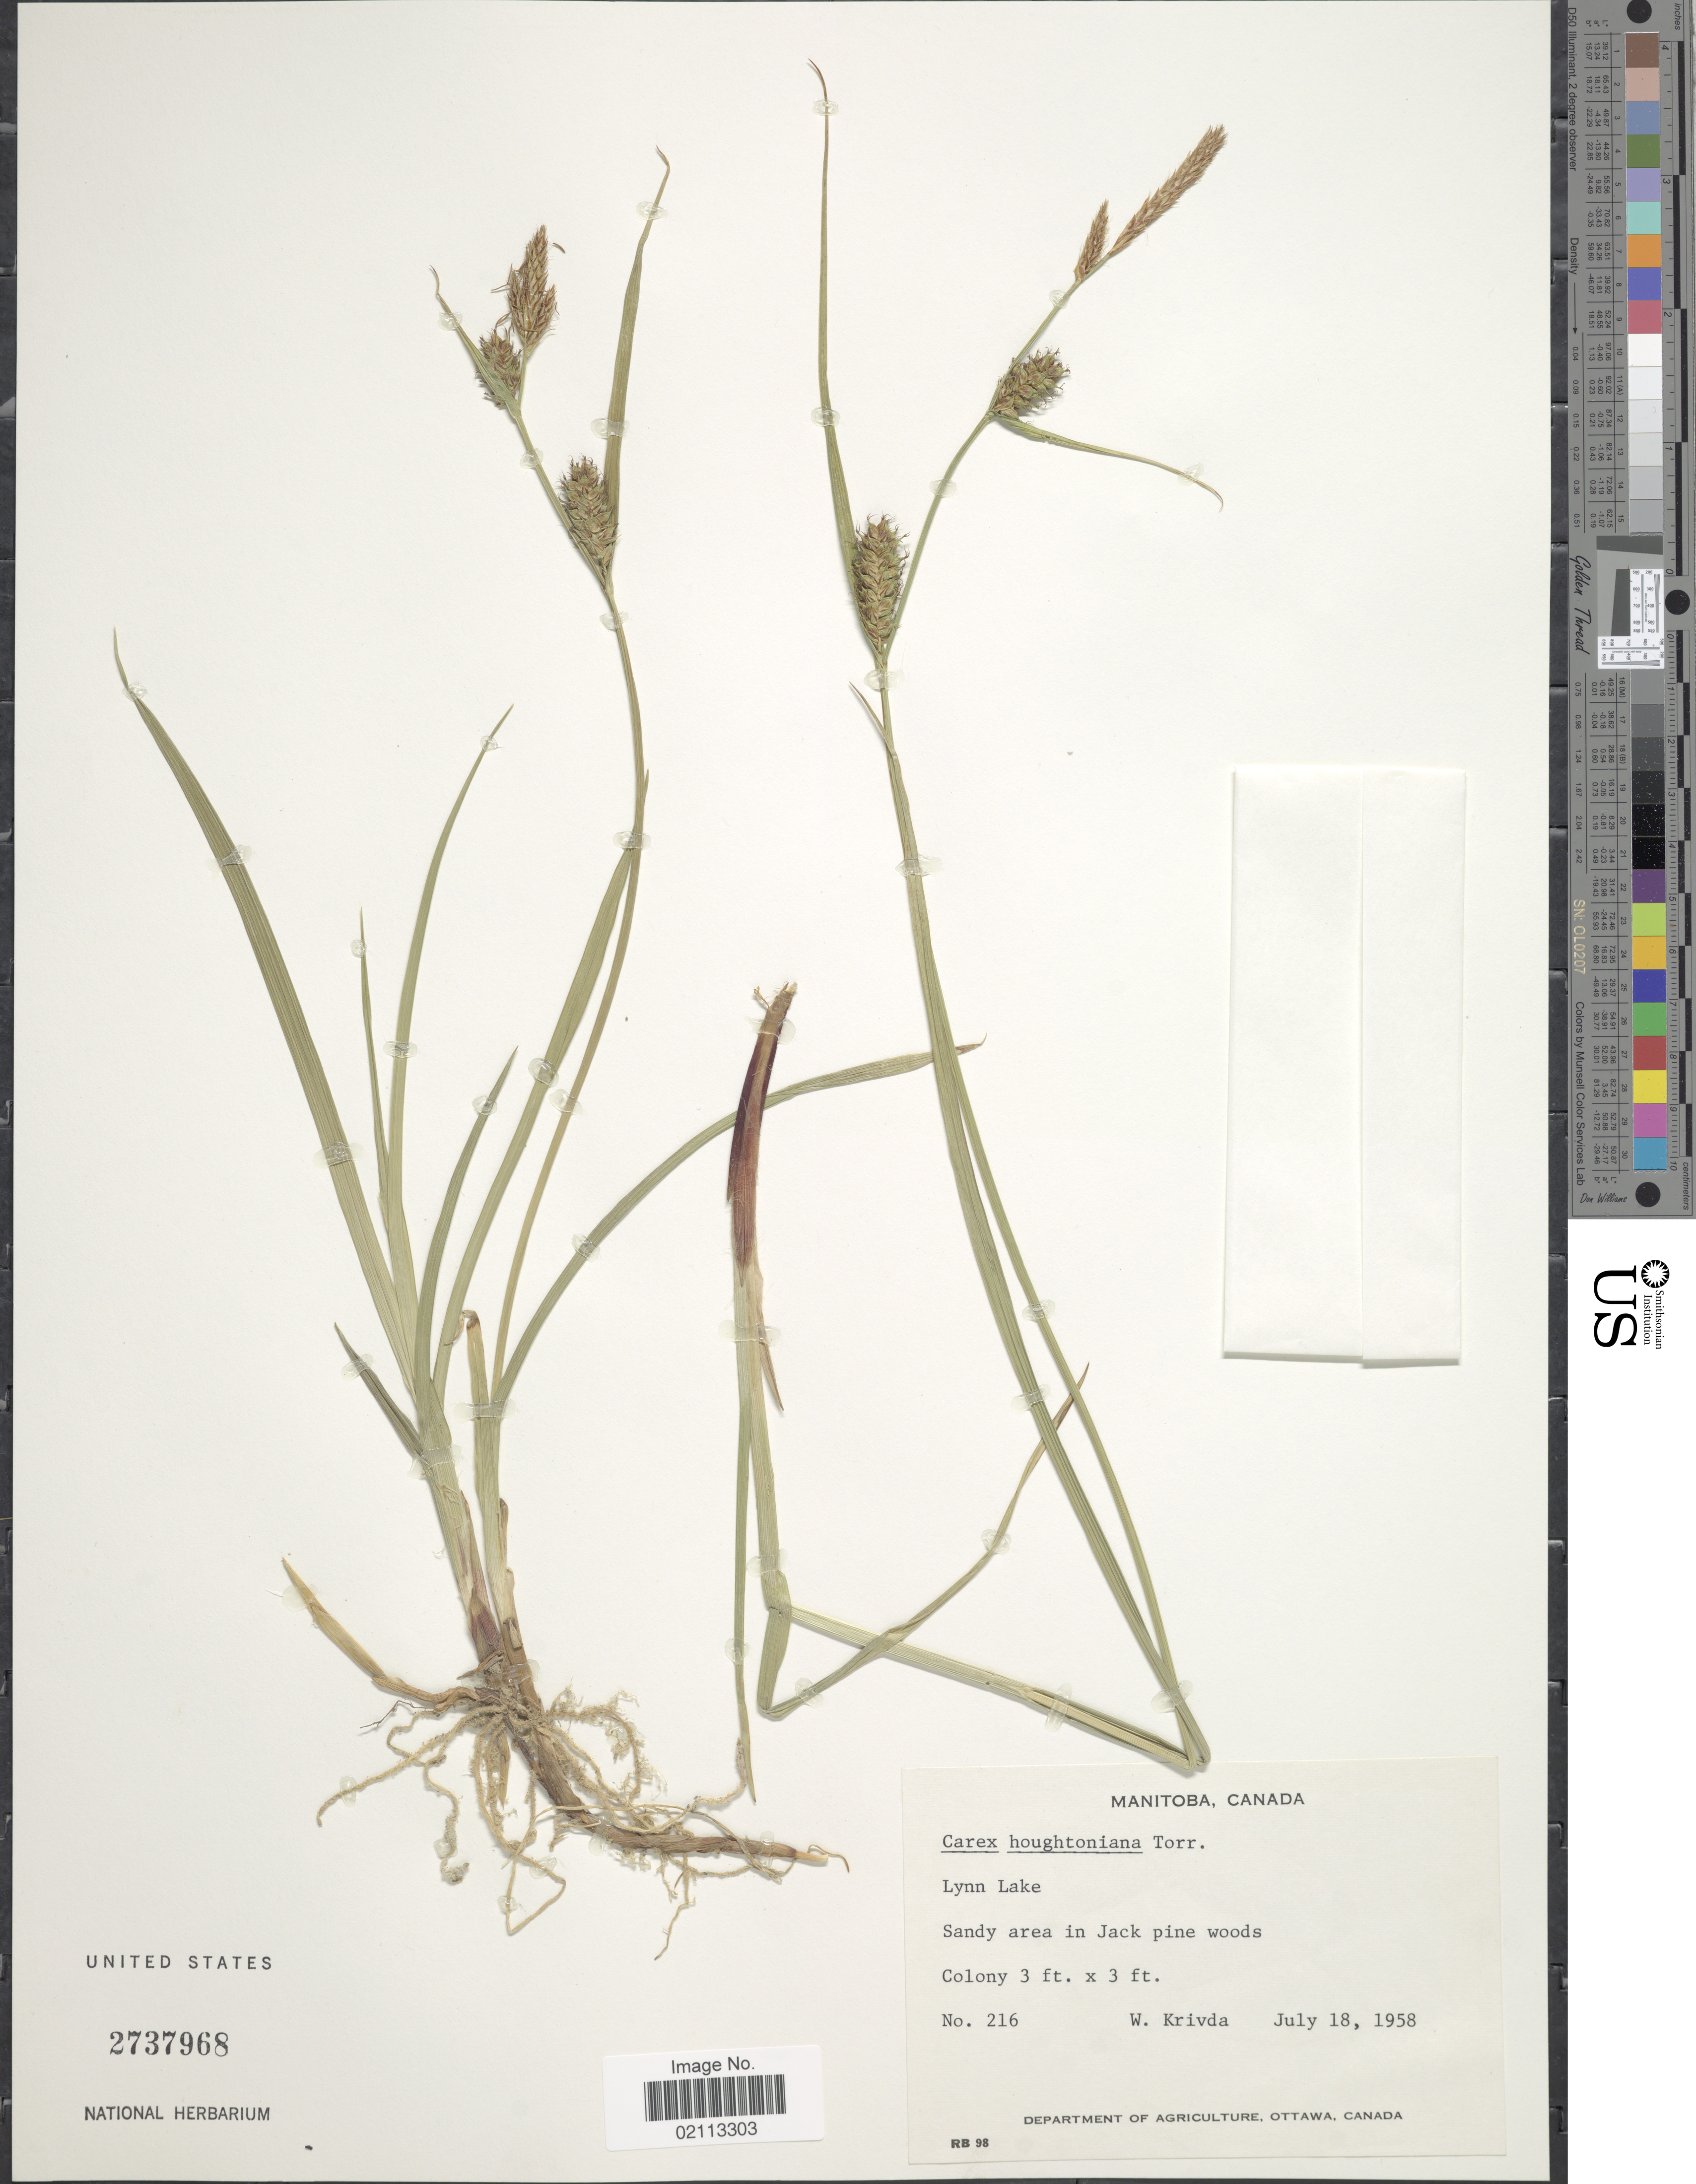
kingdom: Plantae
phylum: Tracheophyta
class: Liliopsida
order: Poales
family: Cyperaceae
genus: Carex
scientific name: Carex houghtoniana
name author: Torr. ex Dewey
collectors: W. Krivda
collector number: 216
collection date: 1958-07-18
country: Canada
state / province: Manitoba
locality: Lynn Lake, Sandy area in Jack pine woods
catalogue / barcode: US 2737968